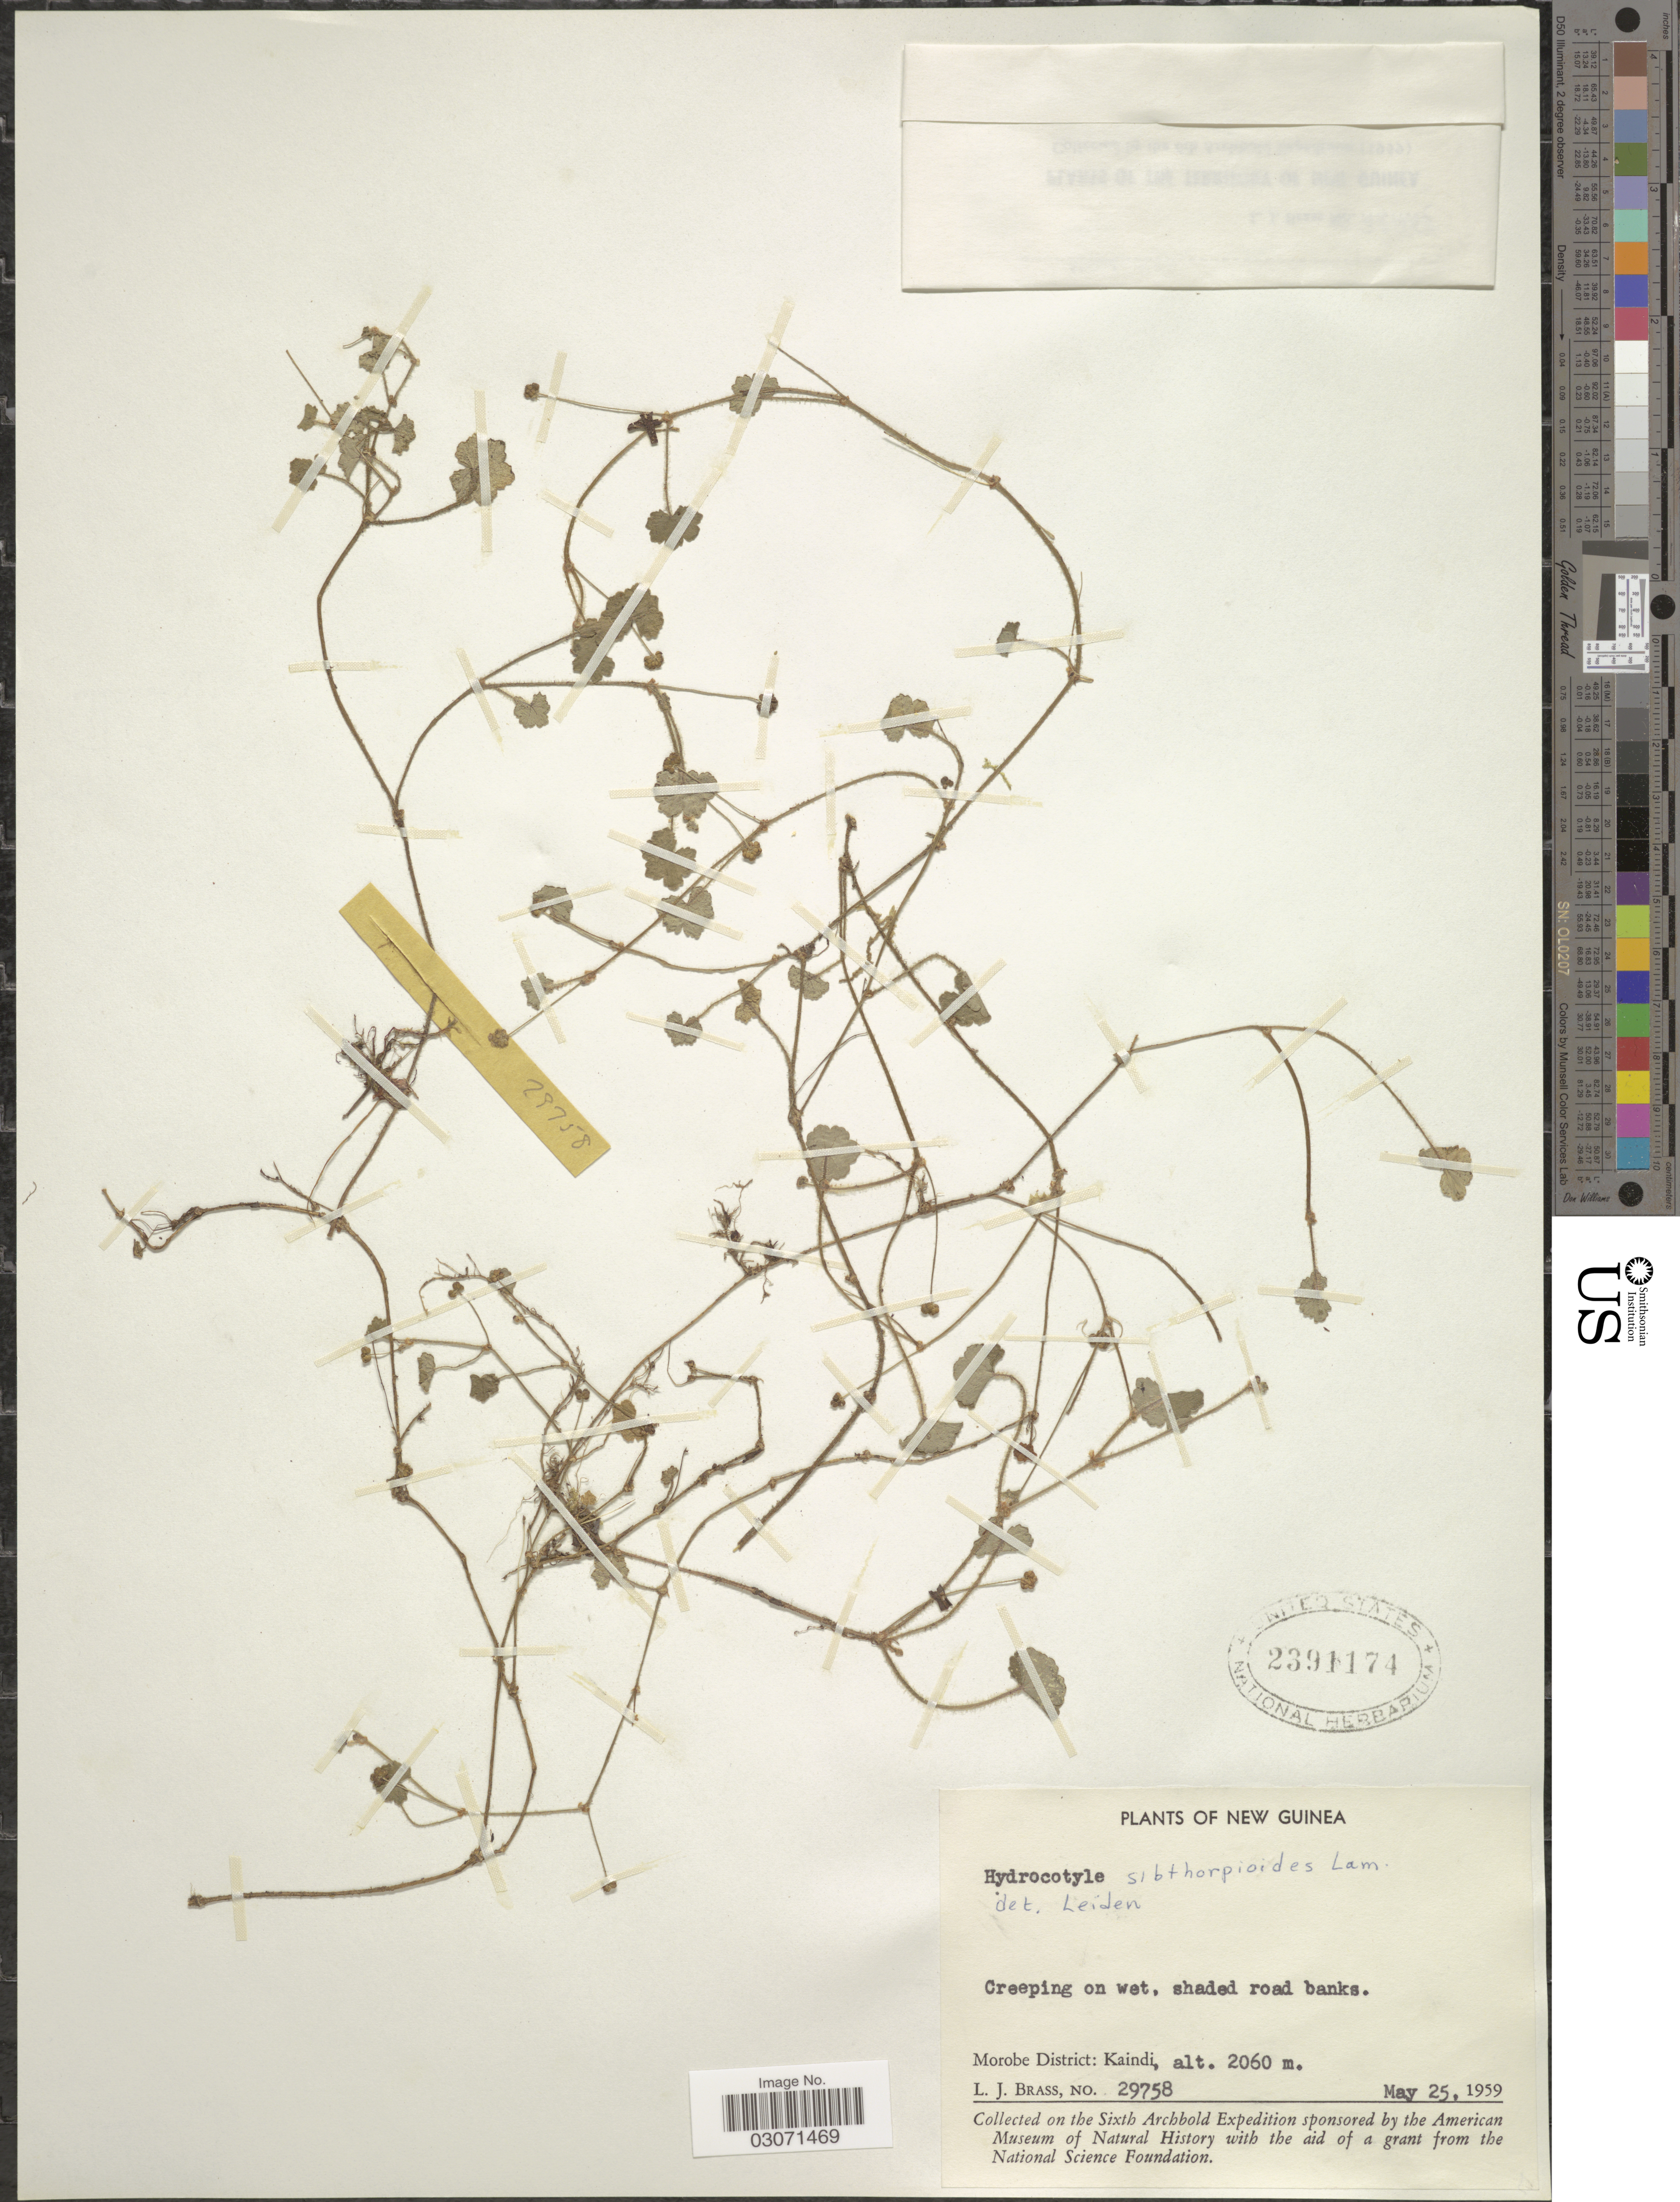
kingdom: Plantae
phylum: Tracheophyta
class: Magnoliopsida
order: Apiales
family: Araliaceae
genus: Hydrocotyle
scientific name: Hydrocotyle sibthorpioides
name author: Lam.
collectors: L. J. Brass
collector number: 29758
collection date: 1959-05-25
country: Papua New Guinea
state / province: Morobe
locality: Morobe District: Kaindi.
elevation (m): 2060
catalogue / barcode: US 2391174